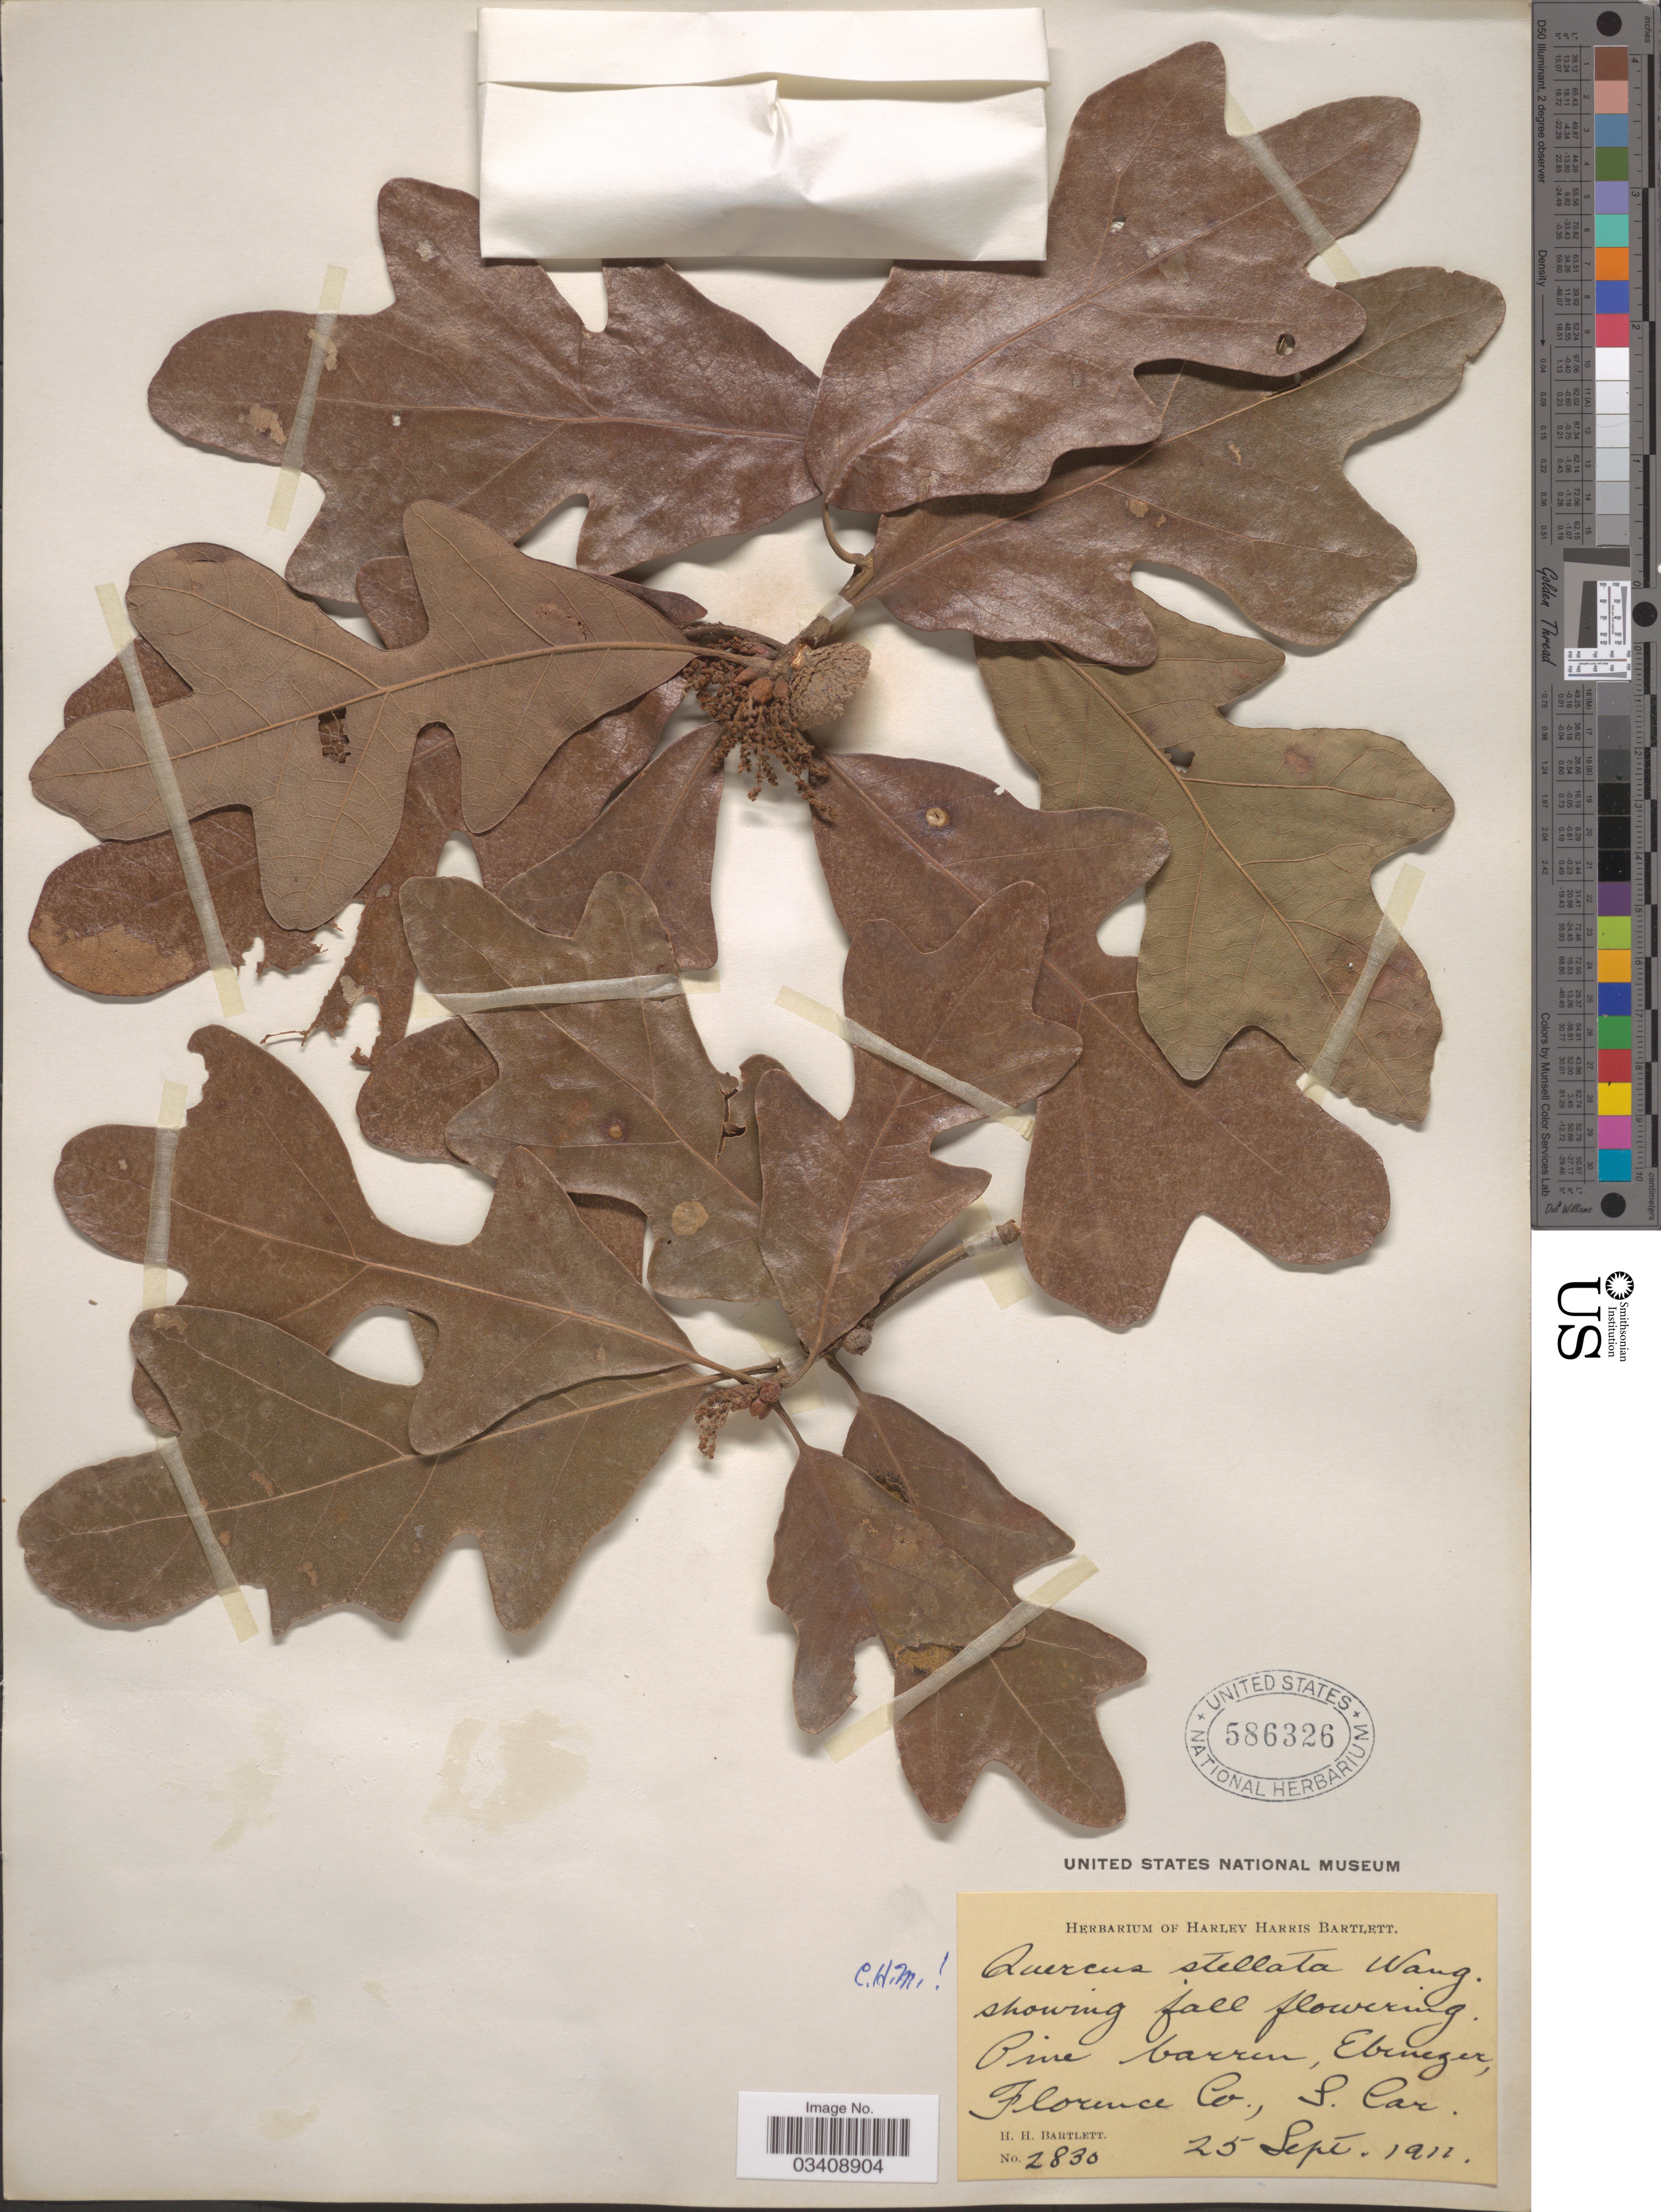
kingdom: Plantae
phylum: Tracheophyta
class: Magnoliopsida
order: Fagales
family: Fagaceae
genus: Quercus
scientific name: Quercus stellata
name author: Wangenh.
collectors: H. H. Bartlett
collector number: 2830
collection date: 1911-09-25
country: United States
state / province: South Carolina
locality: Pine barren, Ebinezer, Florence Co.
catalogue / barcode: US 586326